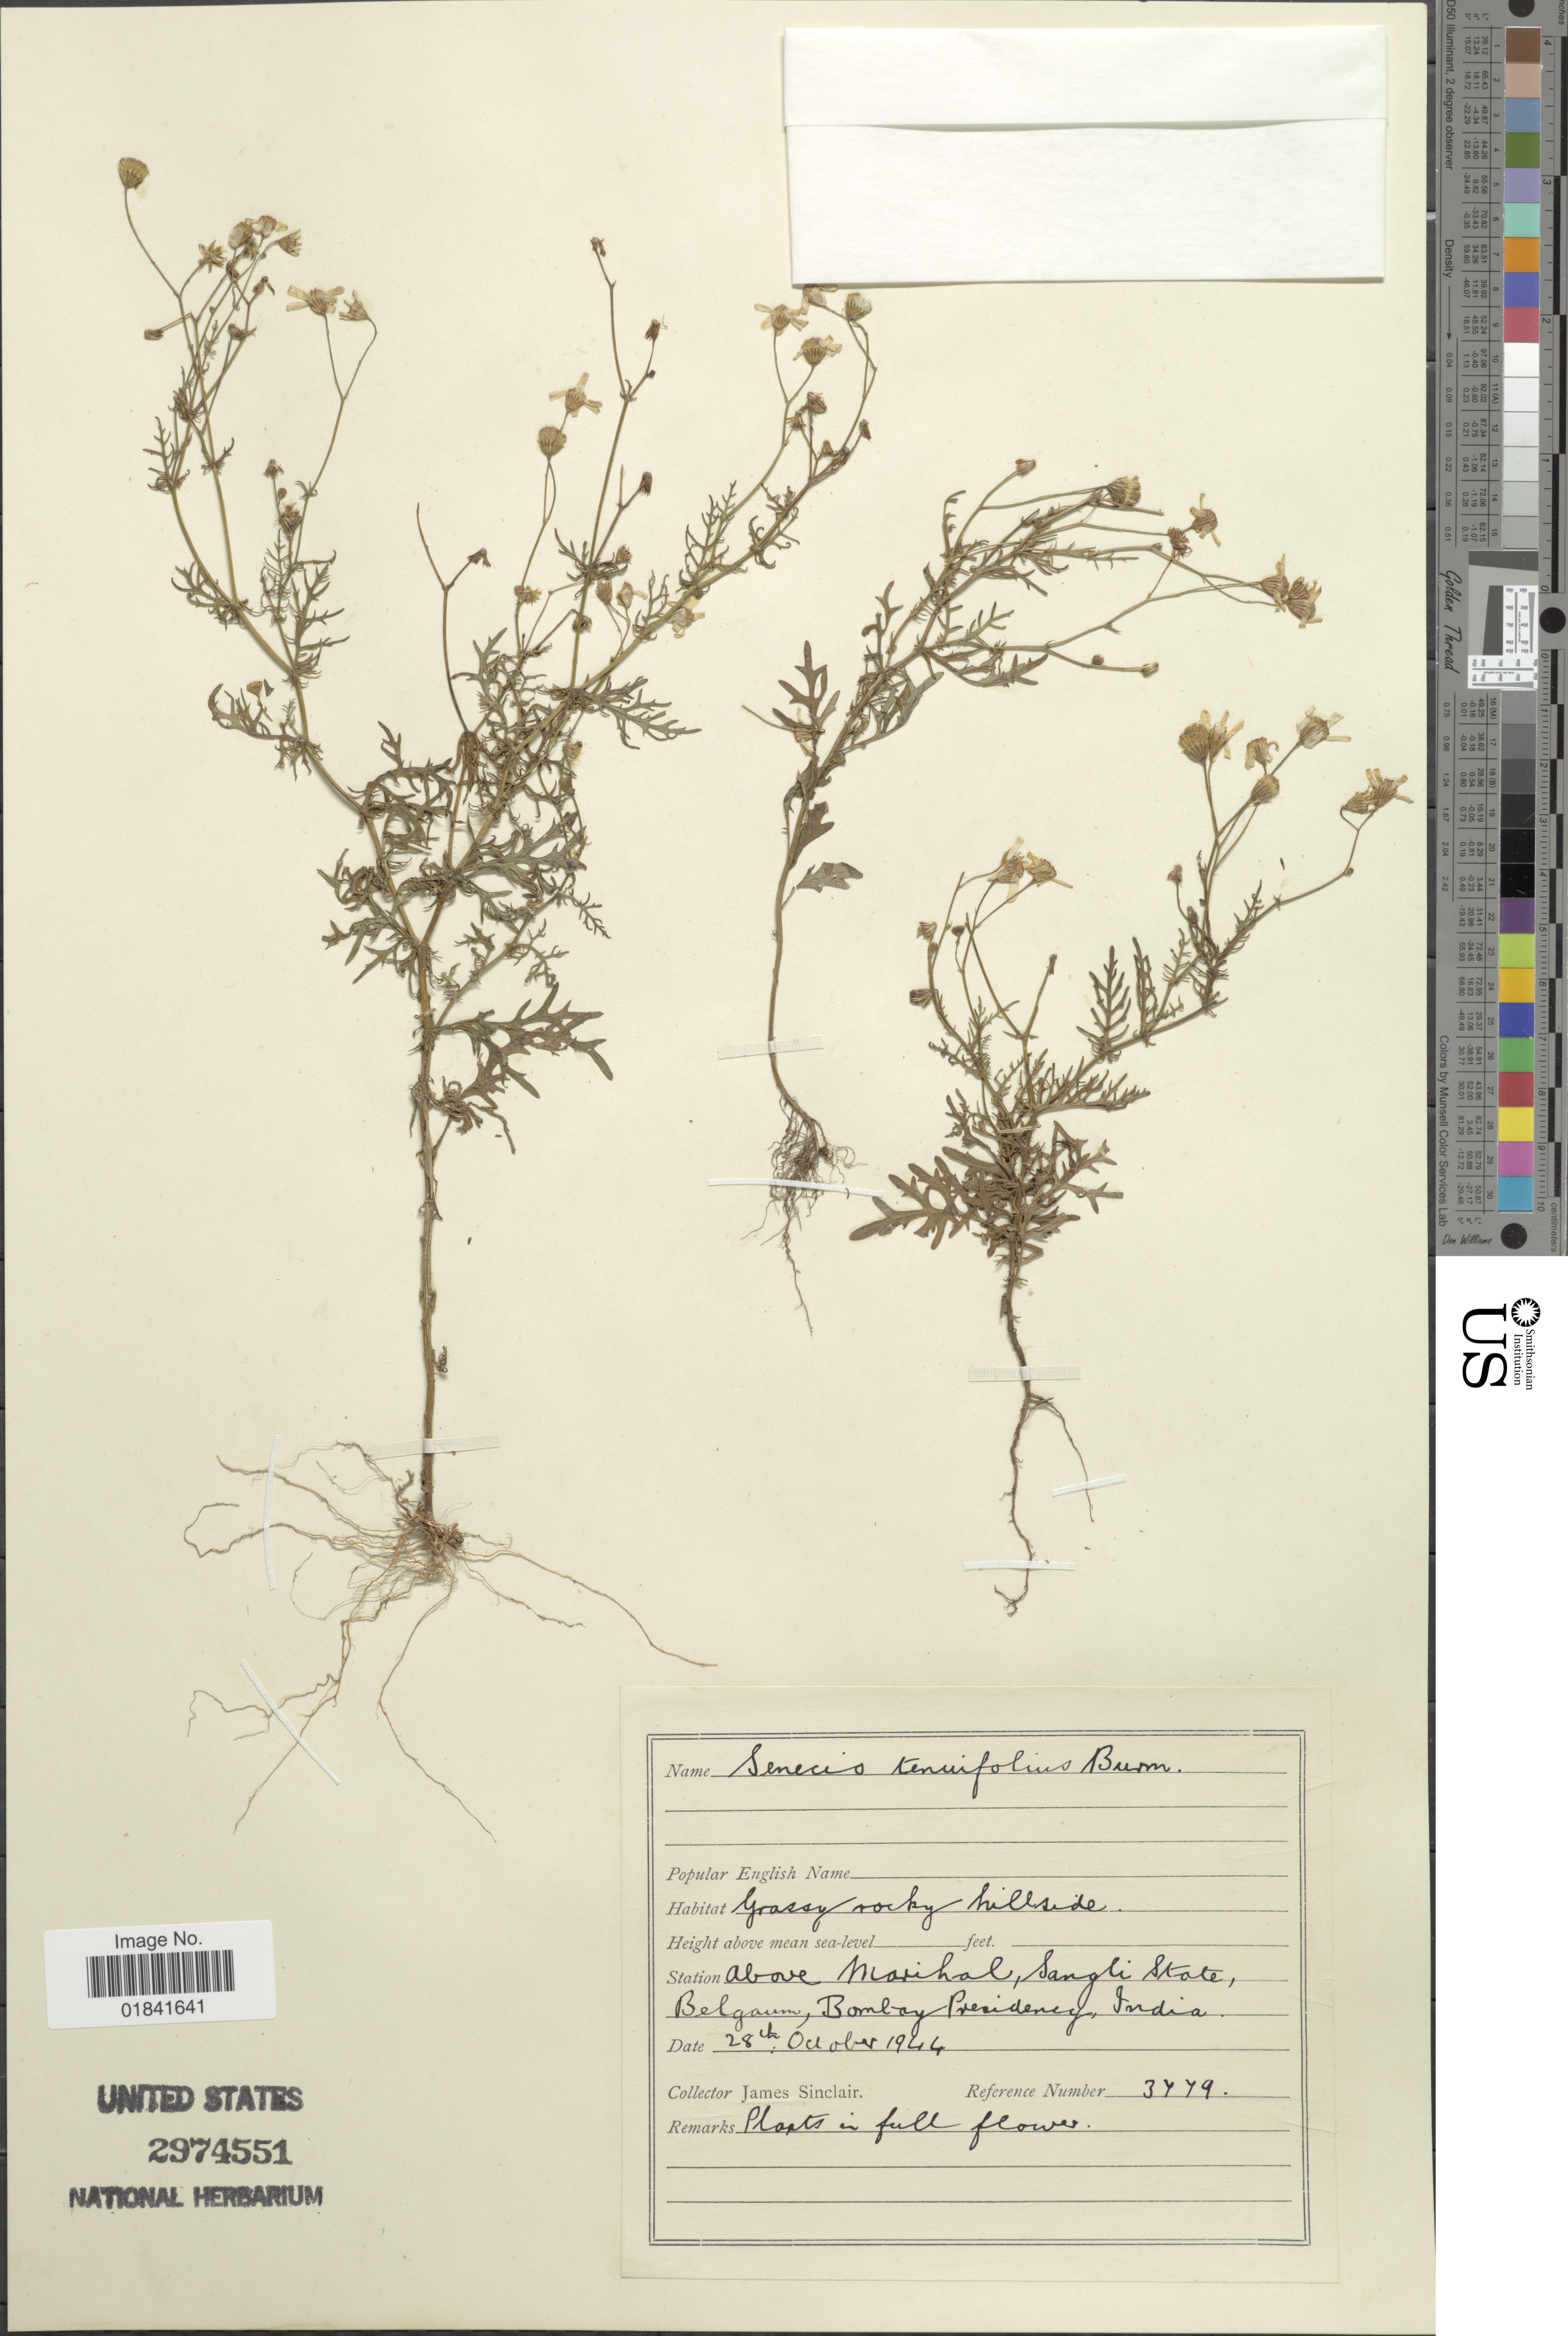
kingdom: Plantae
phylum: Tracheophyta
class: Magnoliopsida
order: Asterales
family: Asteraceae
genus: Senecio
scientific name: Senecio tenuifolius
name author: Burm. f.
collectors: J. Sinclair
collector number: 3779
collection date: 1944-10-28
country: India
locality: Above Marihal, Sangli State, Belgaum, Bombay Presideney, India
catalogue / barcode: US 2974551